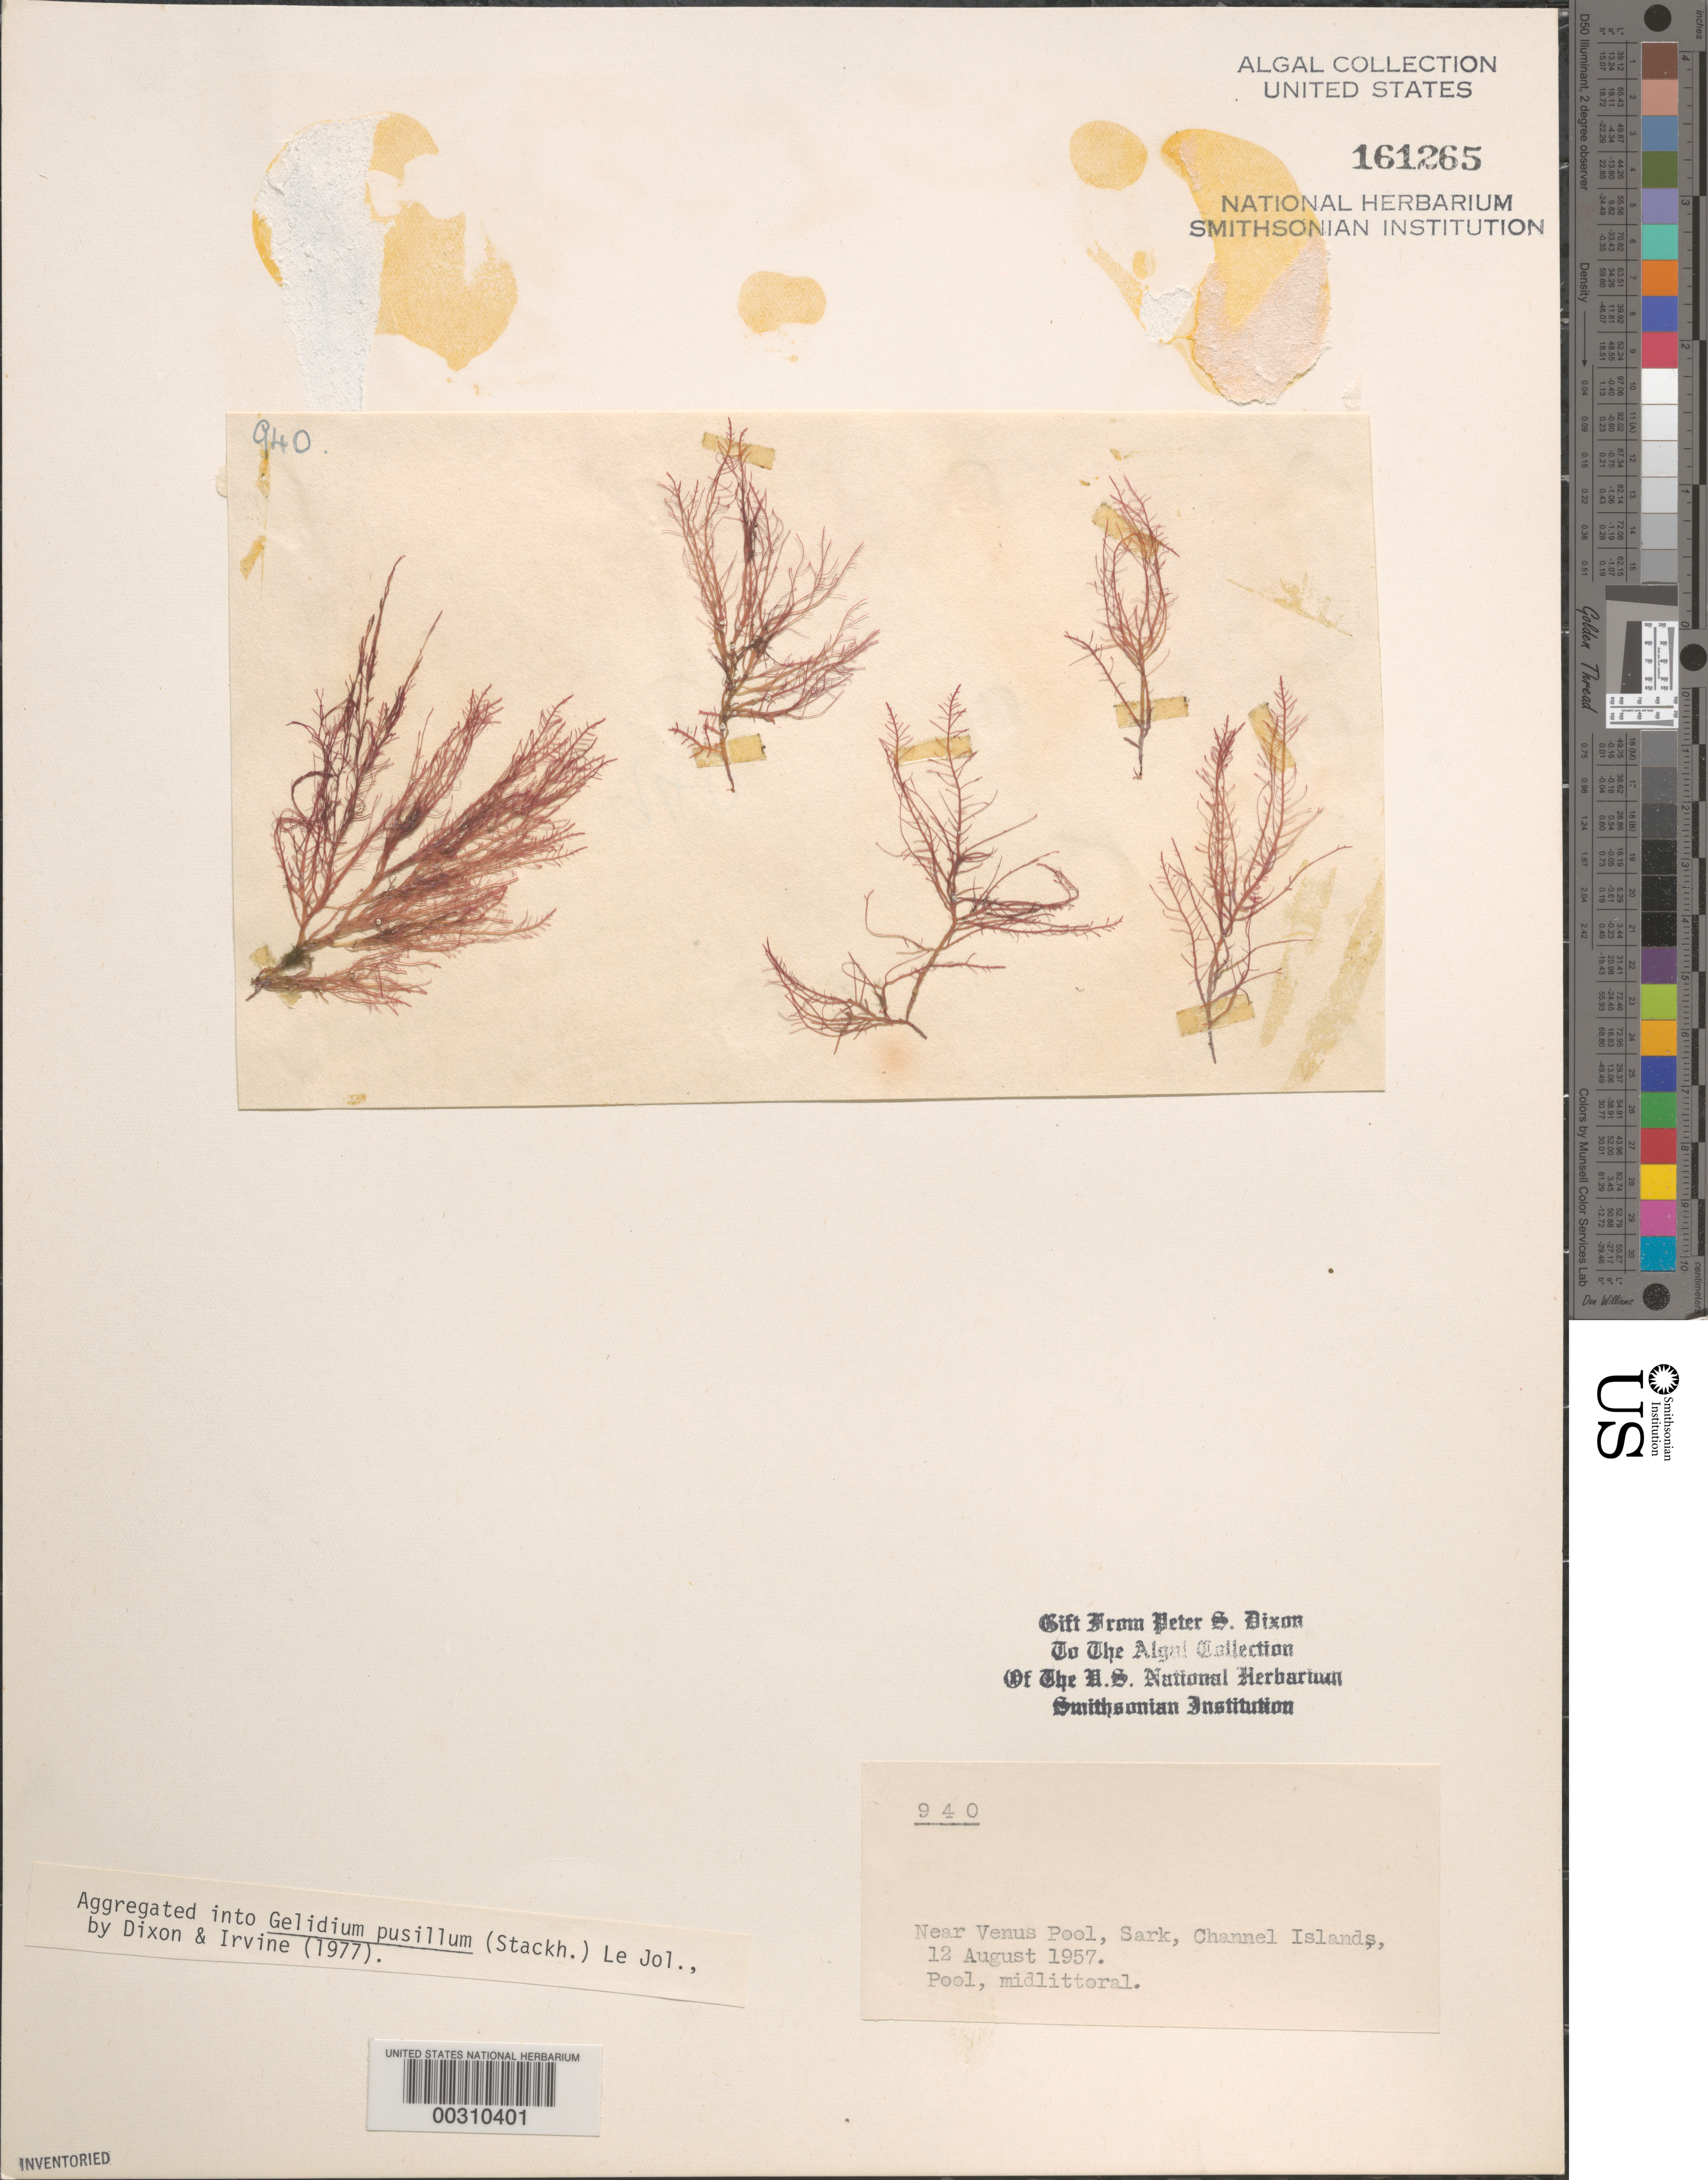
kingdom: Plantae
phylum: Rhodophyta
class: Florideophyceae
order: Gelidiales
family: Gelidiaceae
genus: Gelidium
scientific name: Gelidium pusillum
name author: (Stackh.) Le Jol.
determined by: Dixon, P. S.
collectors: P. S. Dixon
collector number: PSD 940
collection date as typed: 12 Aug 1957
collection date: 1957-08-12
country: United Kingdom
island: Sark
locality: Channel Islands. Bailiwick of Guernsey. Near Venus Pool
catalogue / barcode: US 161265